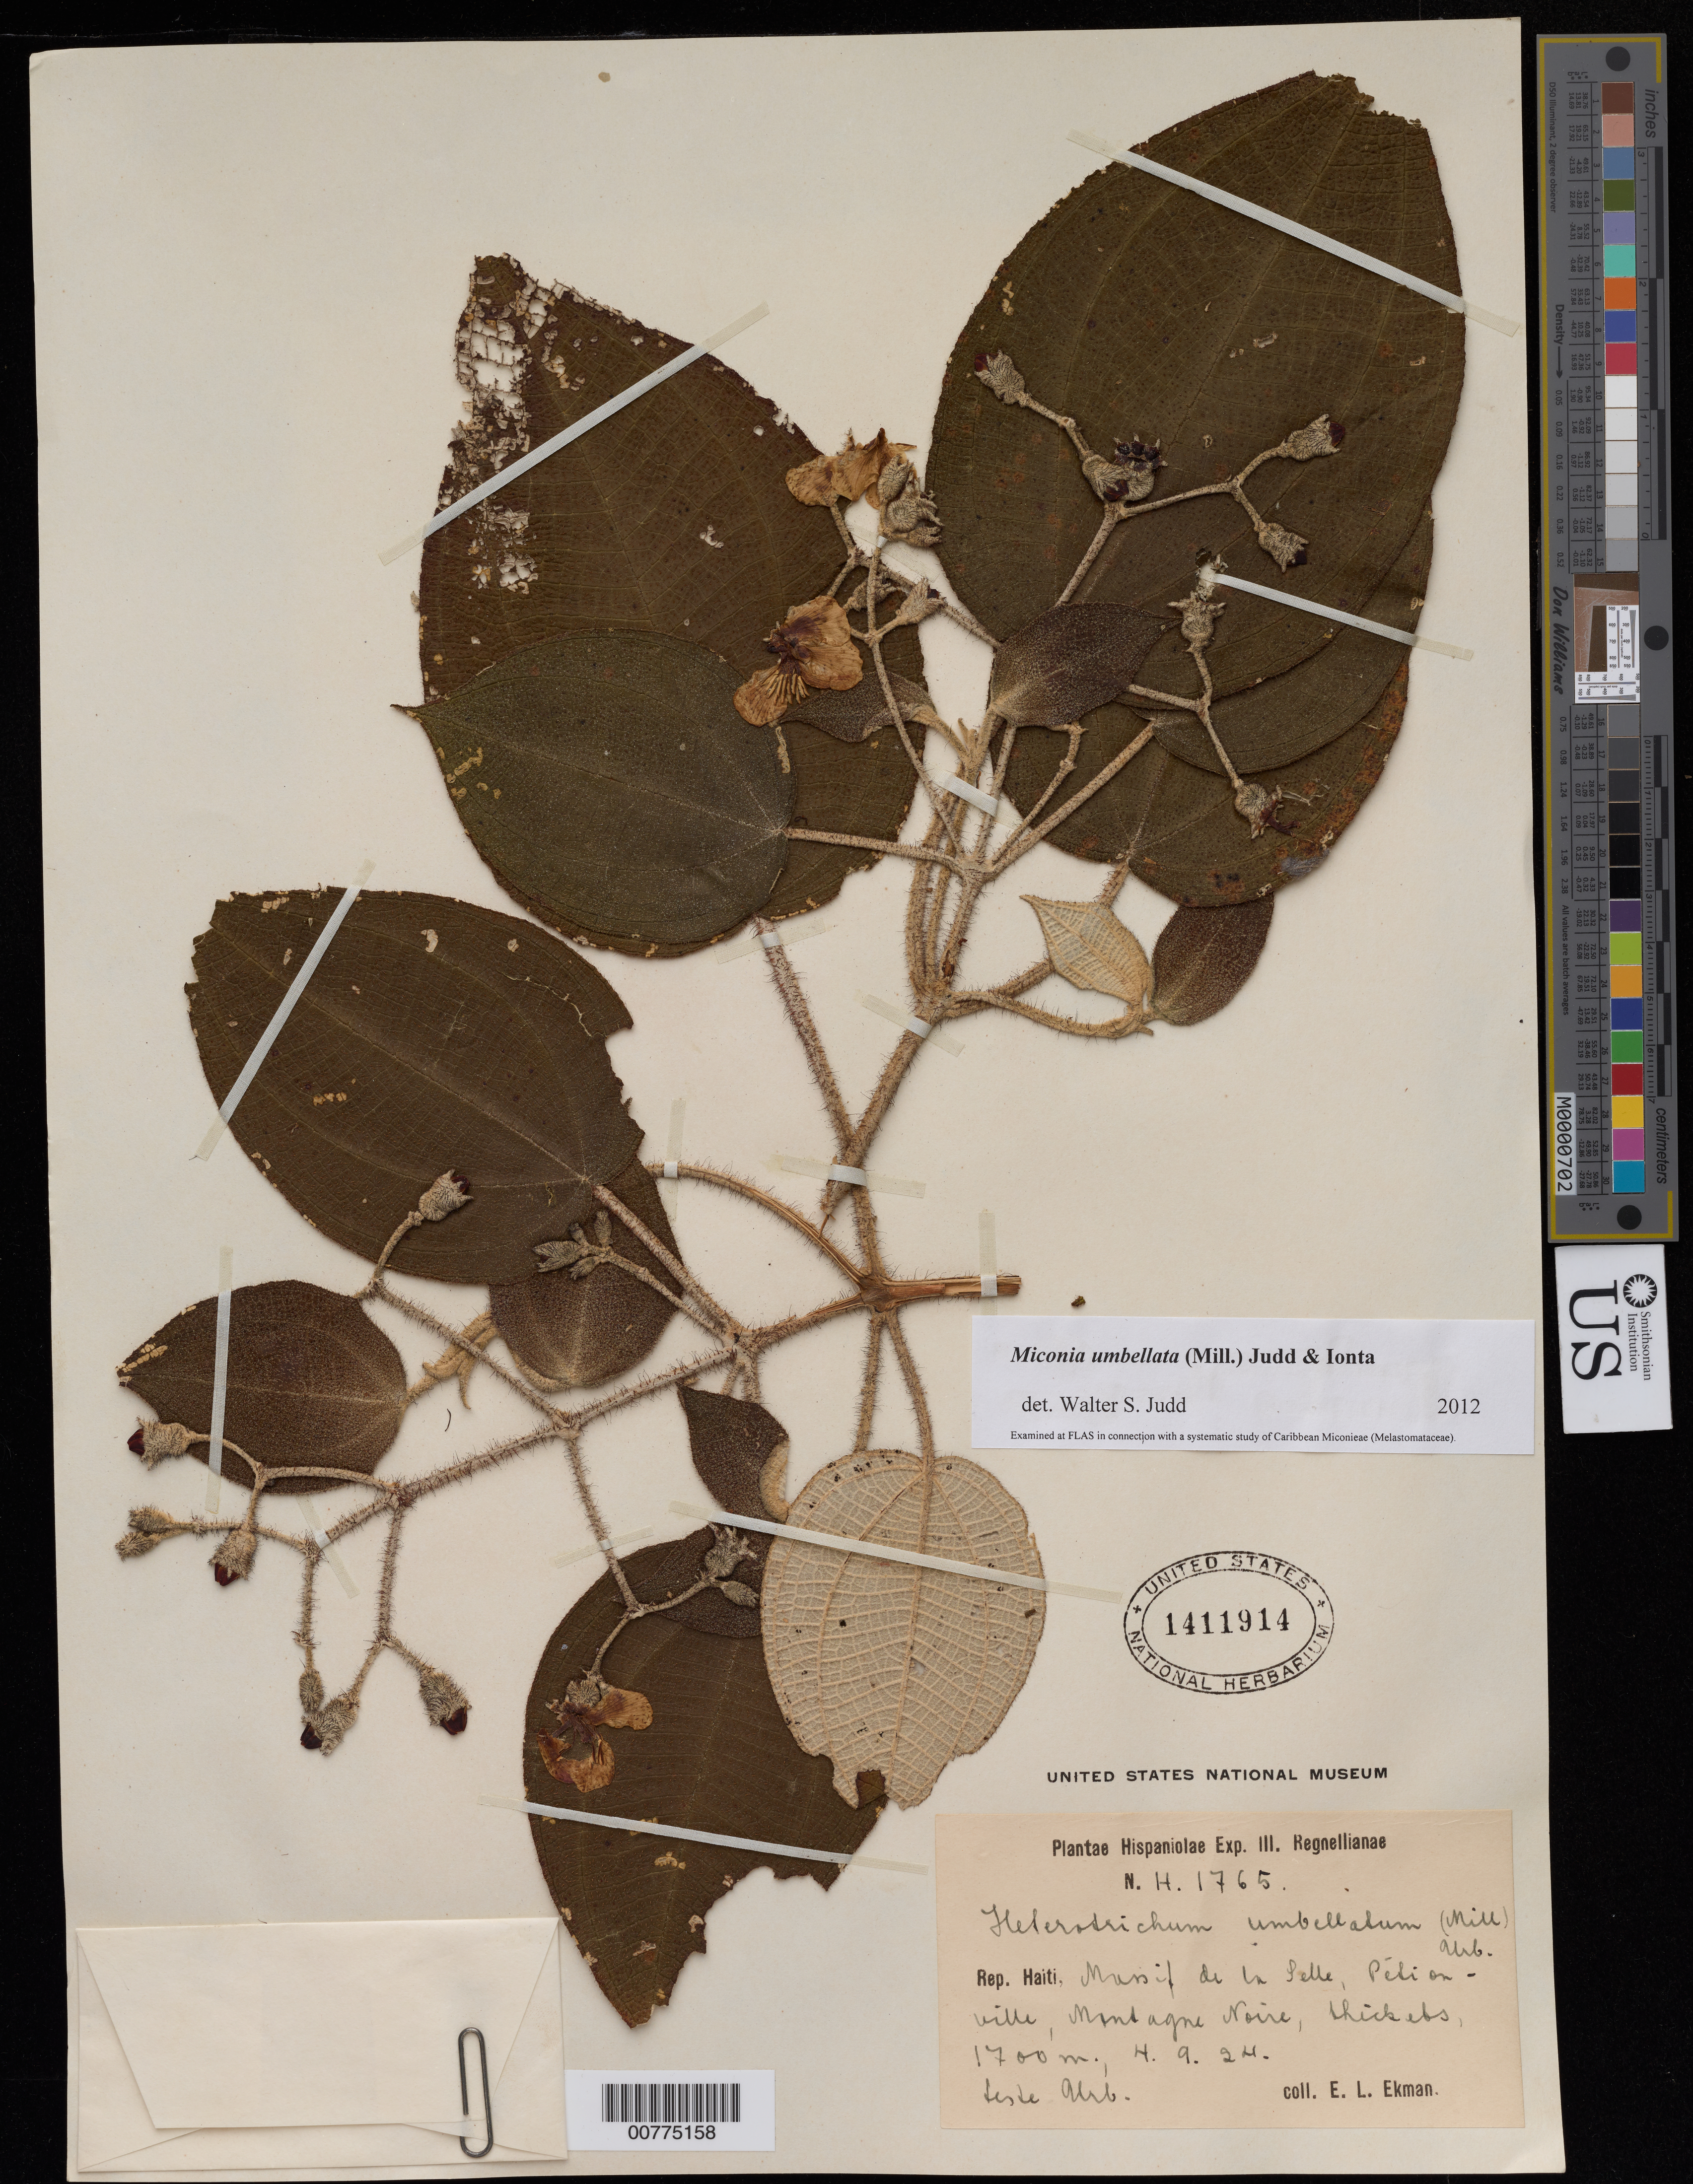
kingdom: Plantae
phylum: Tracheophyta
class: Magnoliopsida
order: Myrtales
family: Melastomataceae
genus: Miconia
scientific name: Miconia umbellata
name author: (Mill.) Judd & Ionta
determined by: Judd, Walter S.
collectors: E. L. Ekman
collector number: H 1765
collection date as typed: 04 Sep 1924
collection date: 1924-09-04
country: Haiti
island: Hispaniola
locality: Massif de la Selle, Pétionville, Montagne Noire.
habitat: Thickets.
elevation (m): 1700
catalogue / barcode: US 1411914